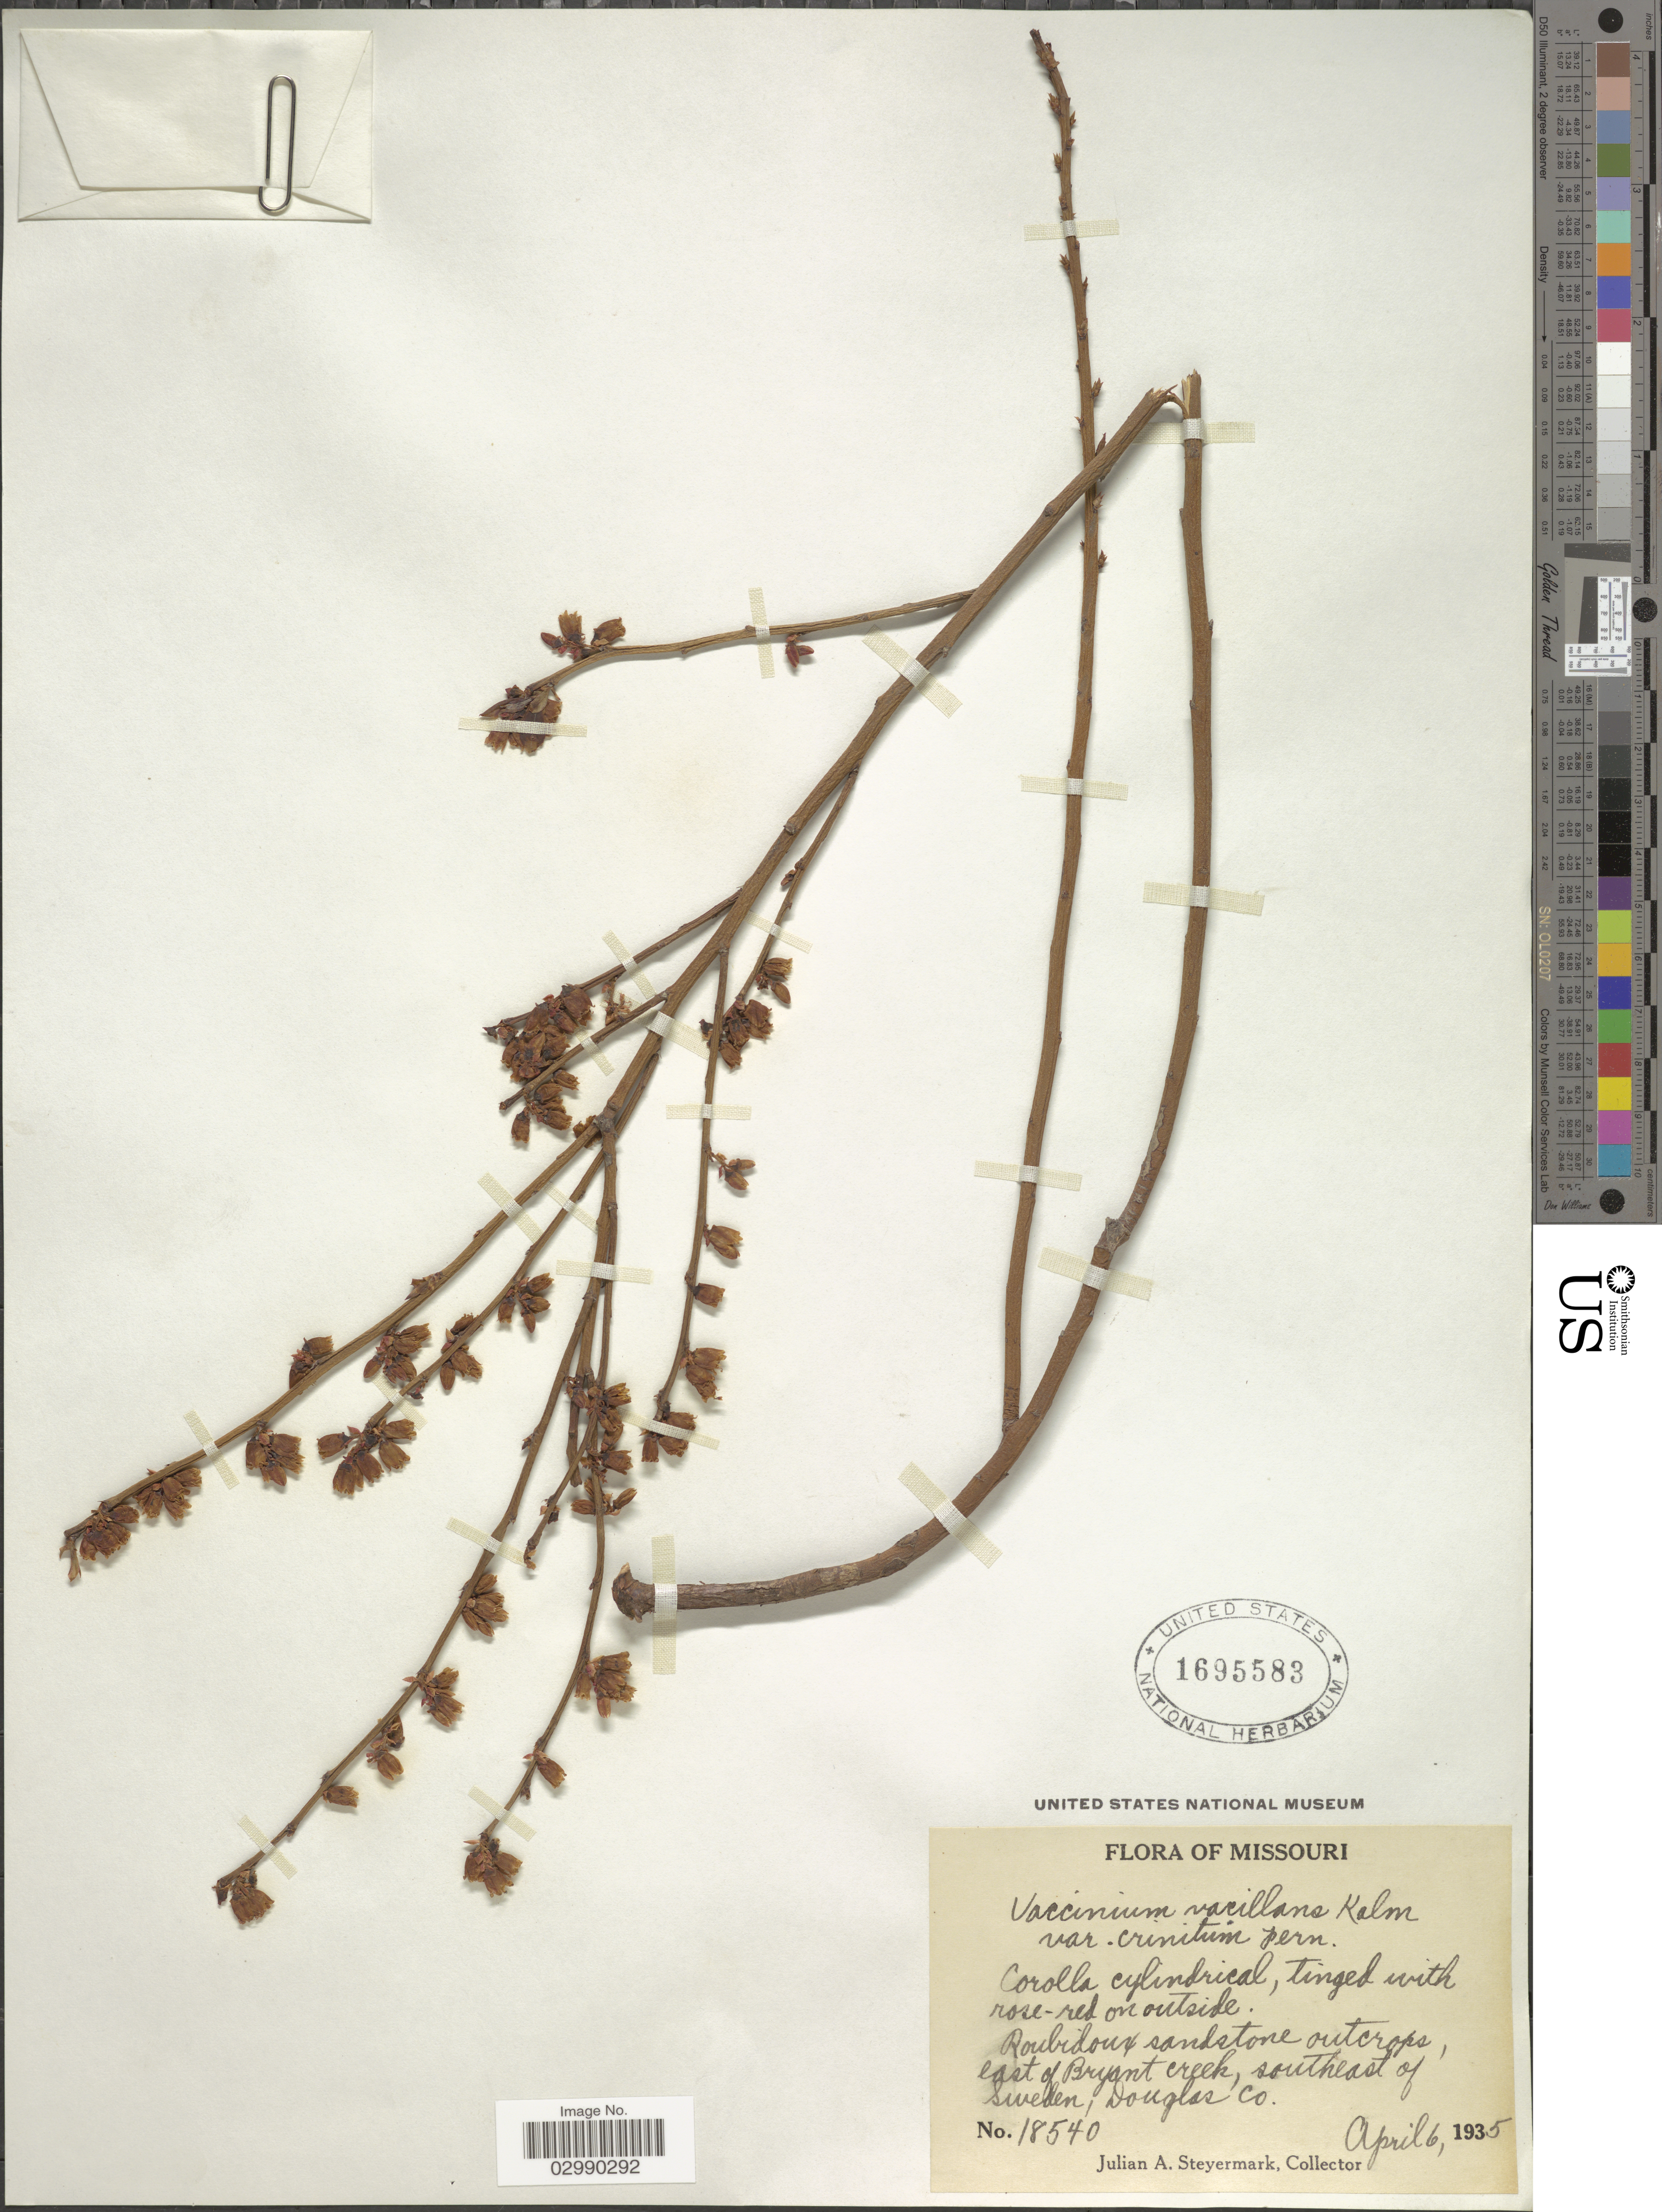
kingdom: Plantae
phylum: Tracheophyta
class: Magnoliopsida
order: Ericales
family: Ericaceae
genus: Vaccinium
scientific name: Vaccinium vacillans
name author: Kalm ex Torr.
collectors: J. Steyermark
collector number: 18540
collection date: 1935-04-06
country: United States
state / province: Missouri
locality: Roubidoux sandstone outcrops, east of Bryant creek, southeast of Sweden, Douglas Co.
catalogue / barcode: US 1695583